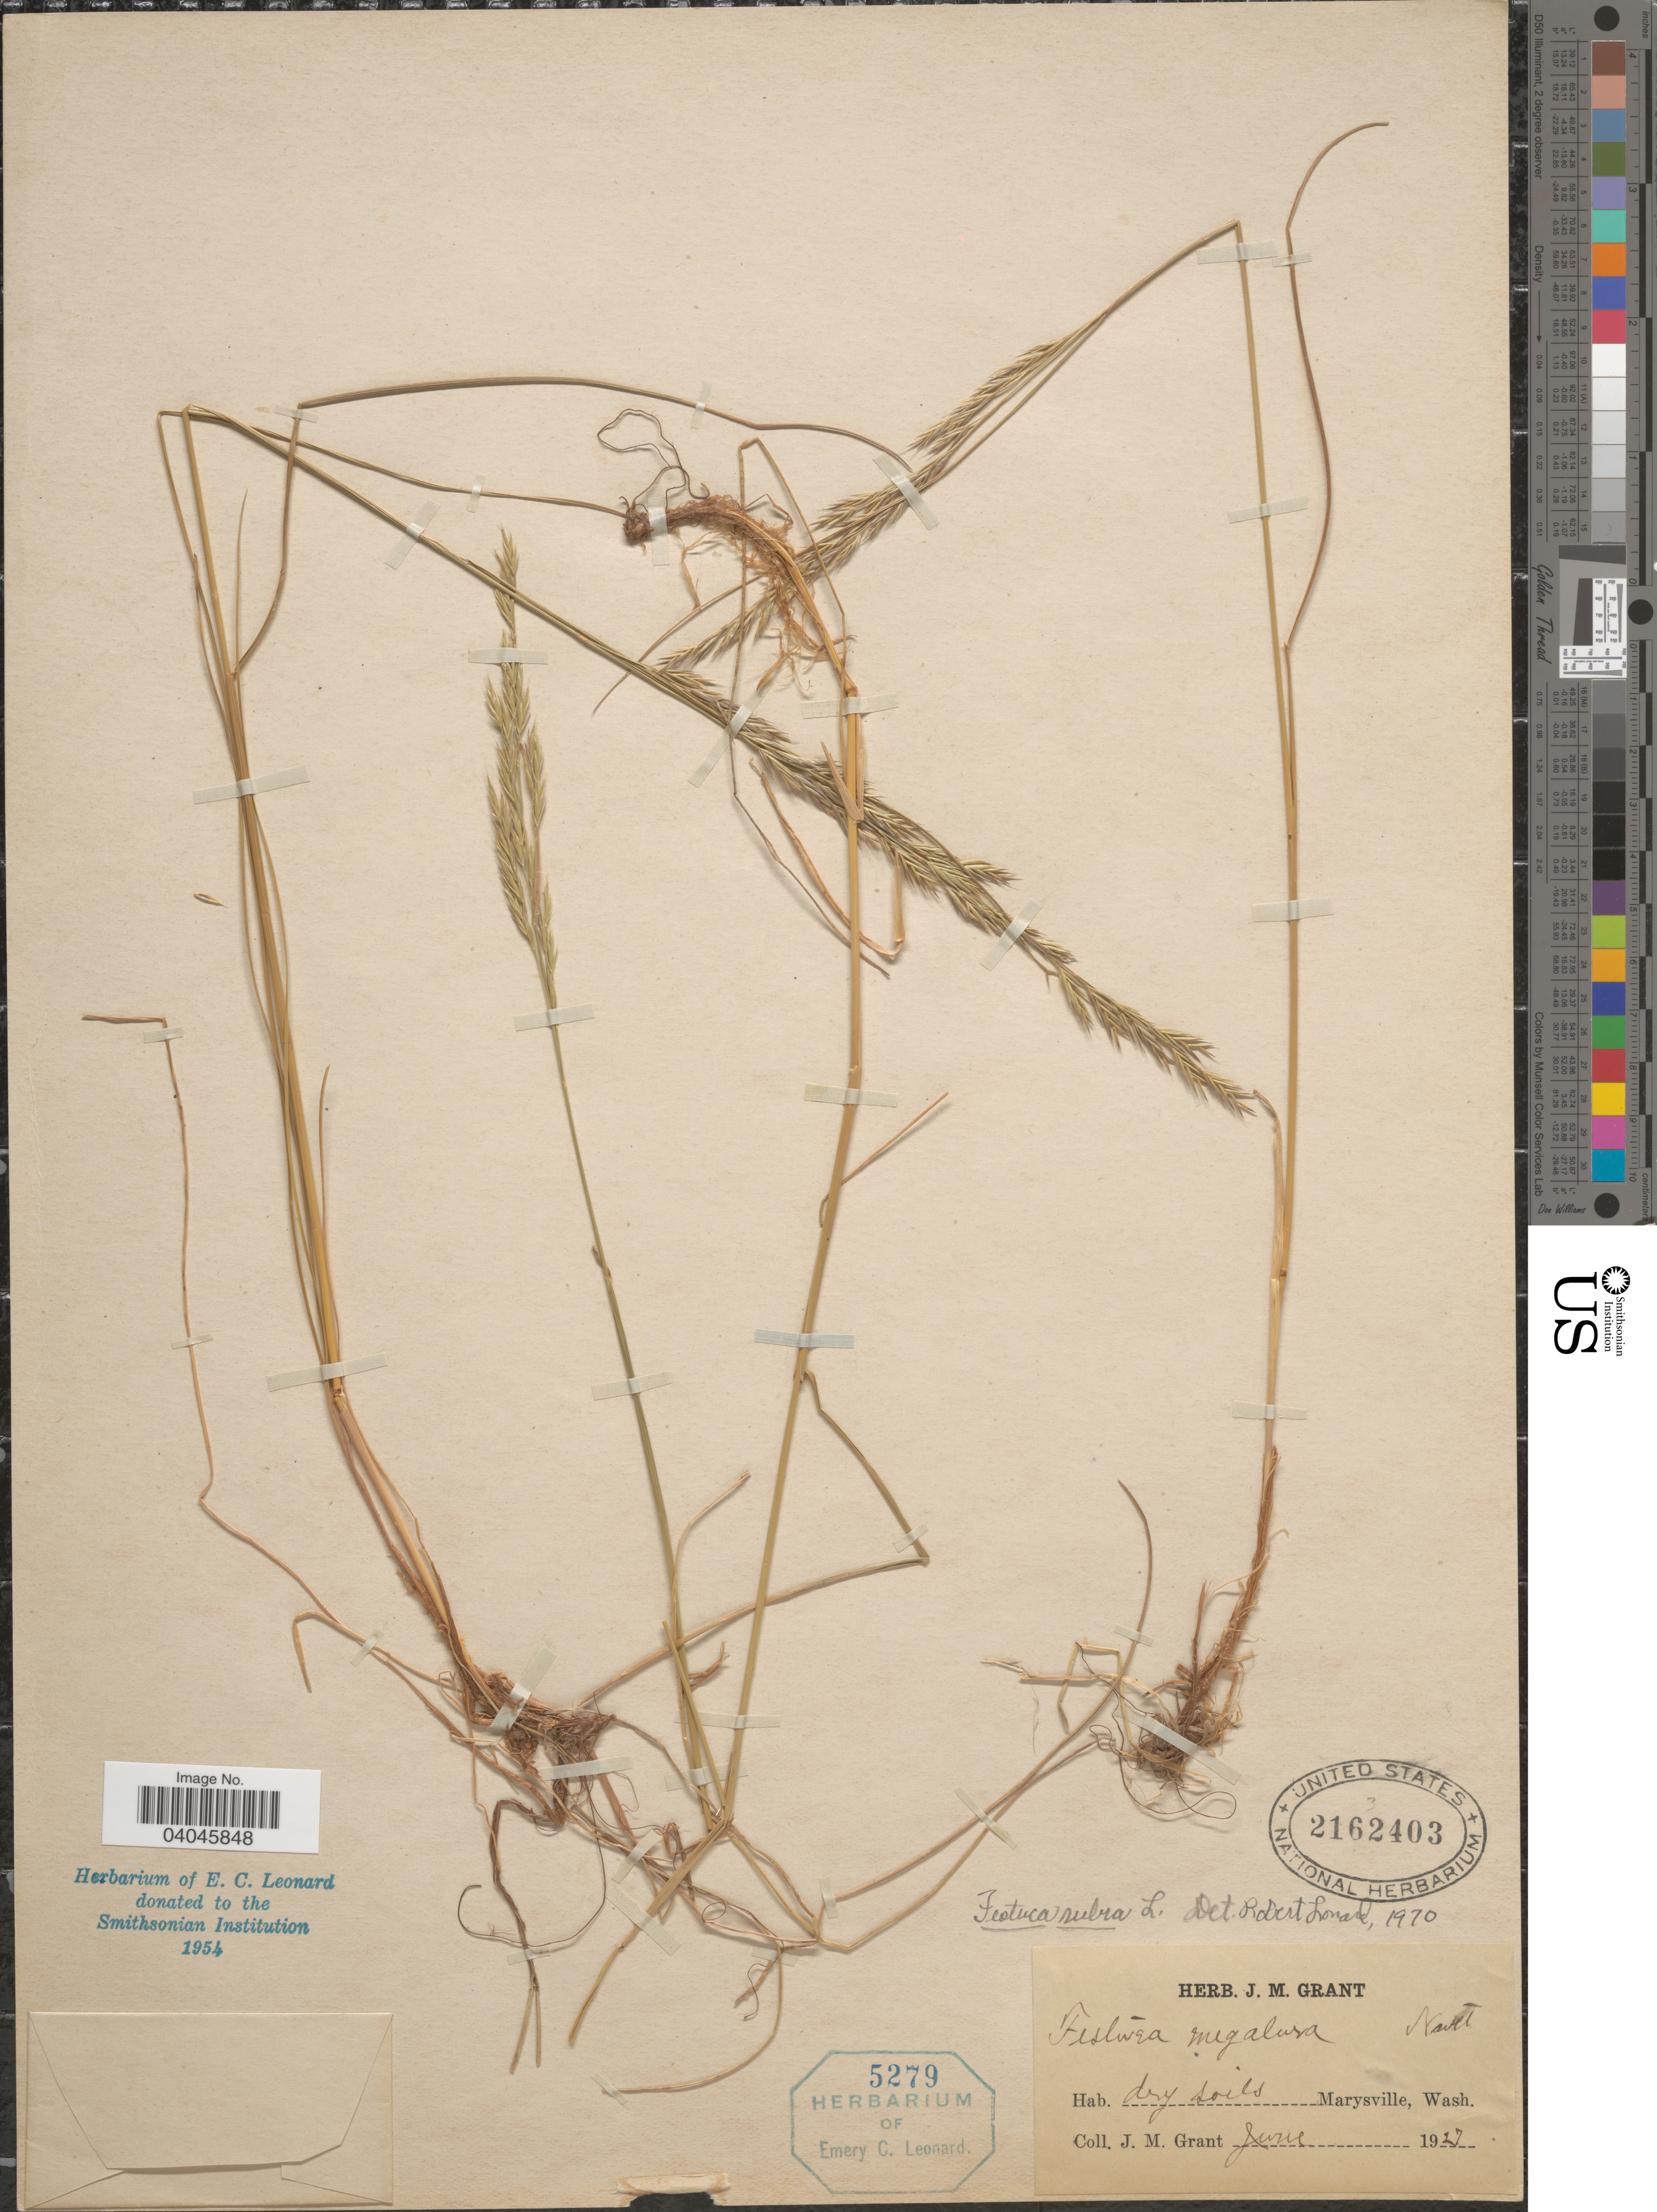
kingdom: Plantae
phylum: Tracheophyta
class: Liliopsida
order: Poales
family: Poaceae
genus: Festuca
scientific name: Festuca rubra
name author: L.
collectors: J. M. Grant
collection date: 1927-06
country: United States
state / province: Washington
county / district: Snohomish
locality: Marysville.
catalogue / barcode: US 2162403